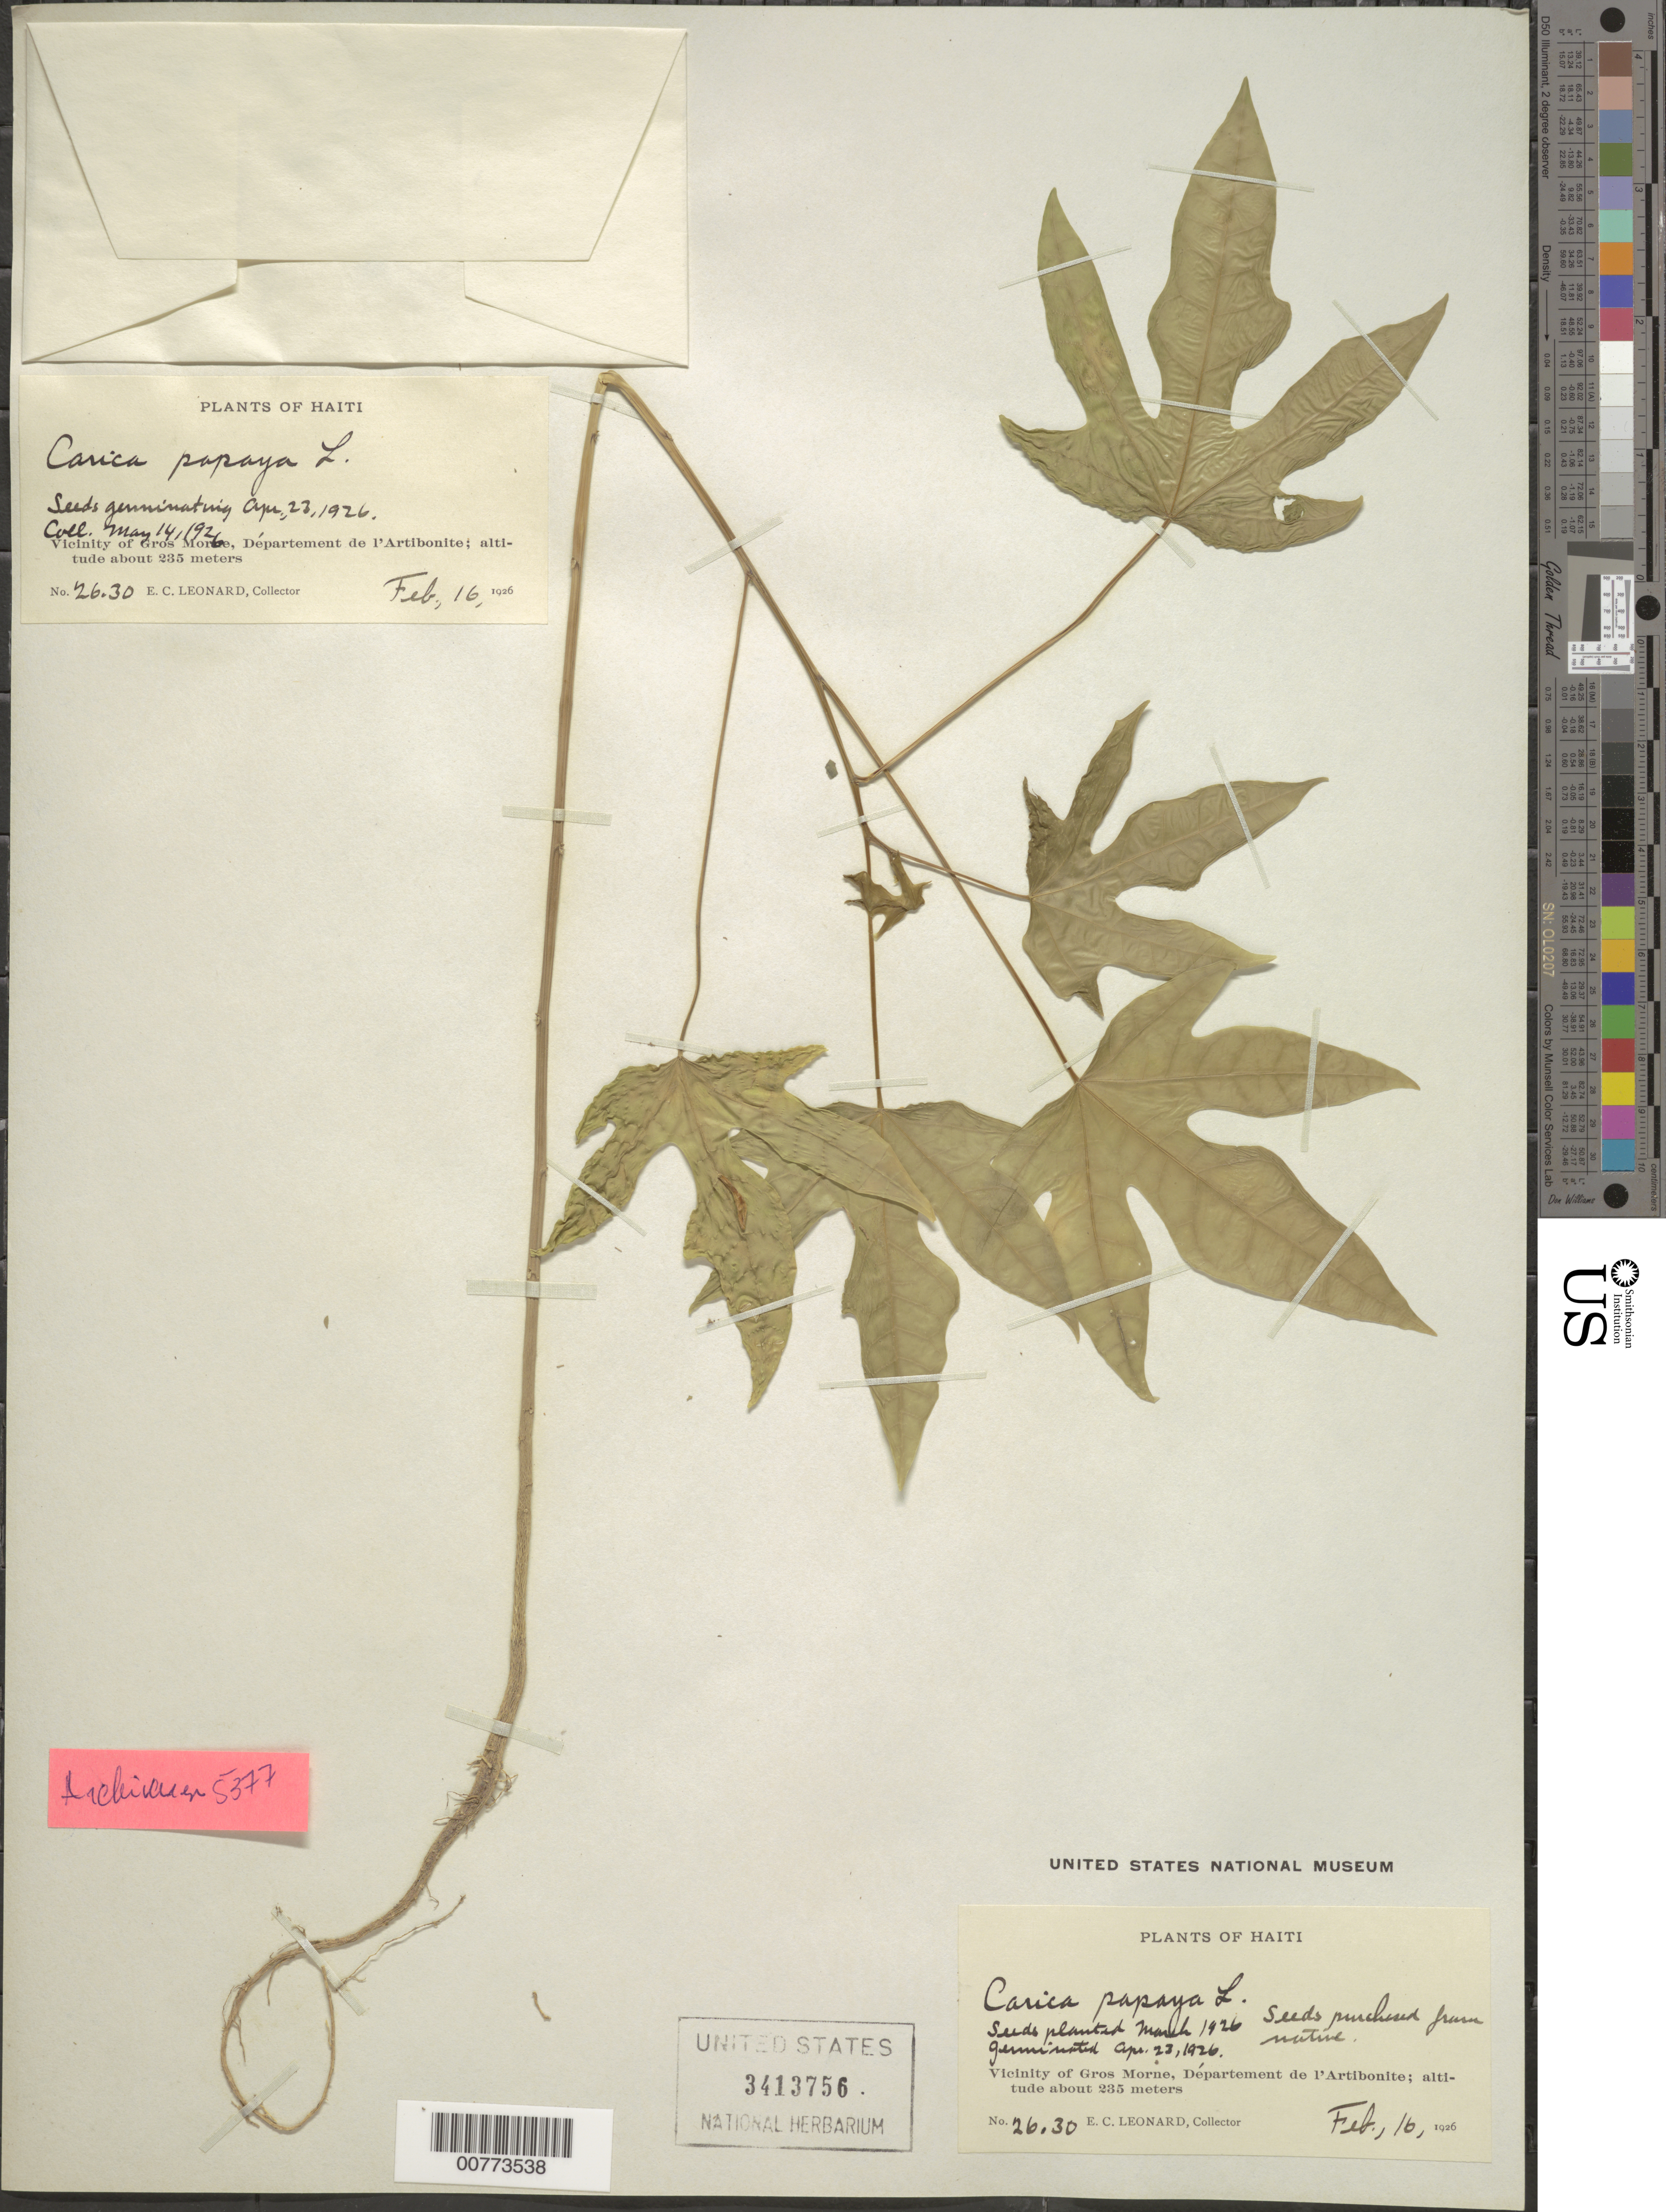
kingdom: Plantae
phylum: Tracheophyta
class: Magnoliopsida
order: Brassicales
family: Caricaceae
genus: Carica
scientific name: Carica papaya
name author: L.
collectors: E. C. Leonard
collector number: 2630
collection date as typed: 14 May 1926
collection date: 1926-05-14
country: Haiti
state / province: Artibonite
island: Hispaniola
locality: Vicinity of Gros Morne.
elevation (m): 325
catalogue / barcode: US 3413756